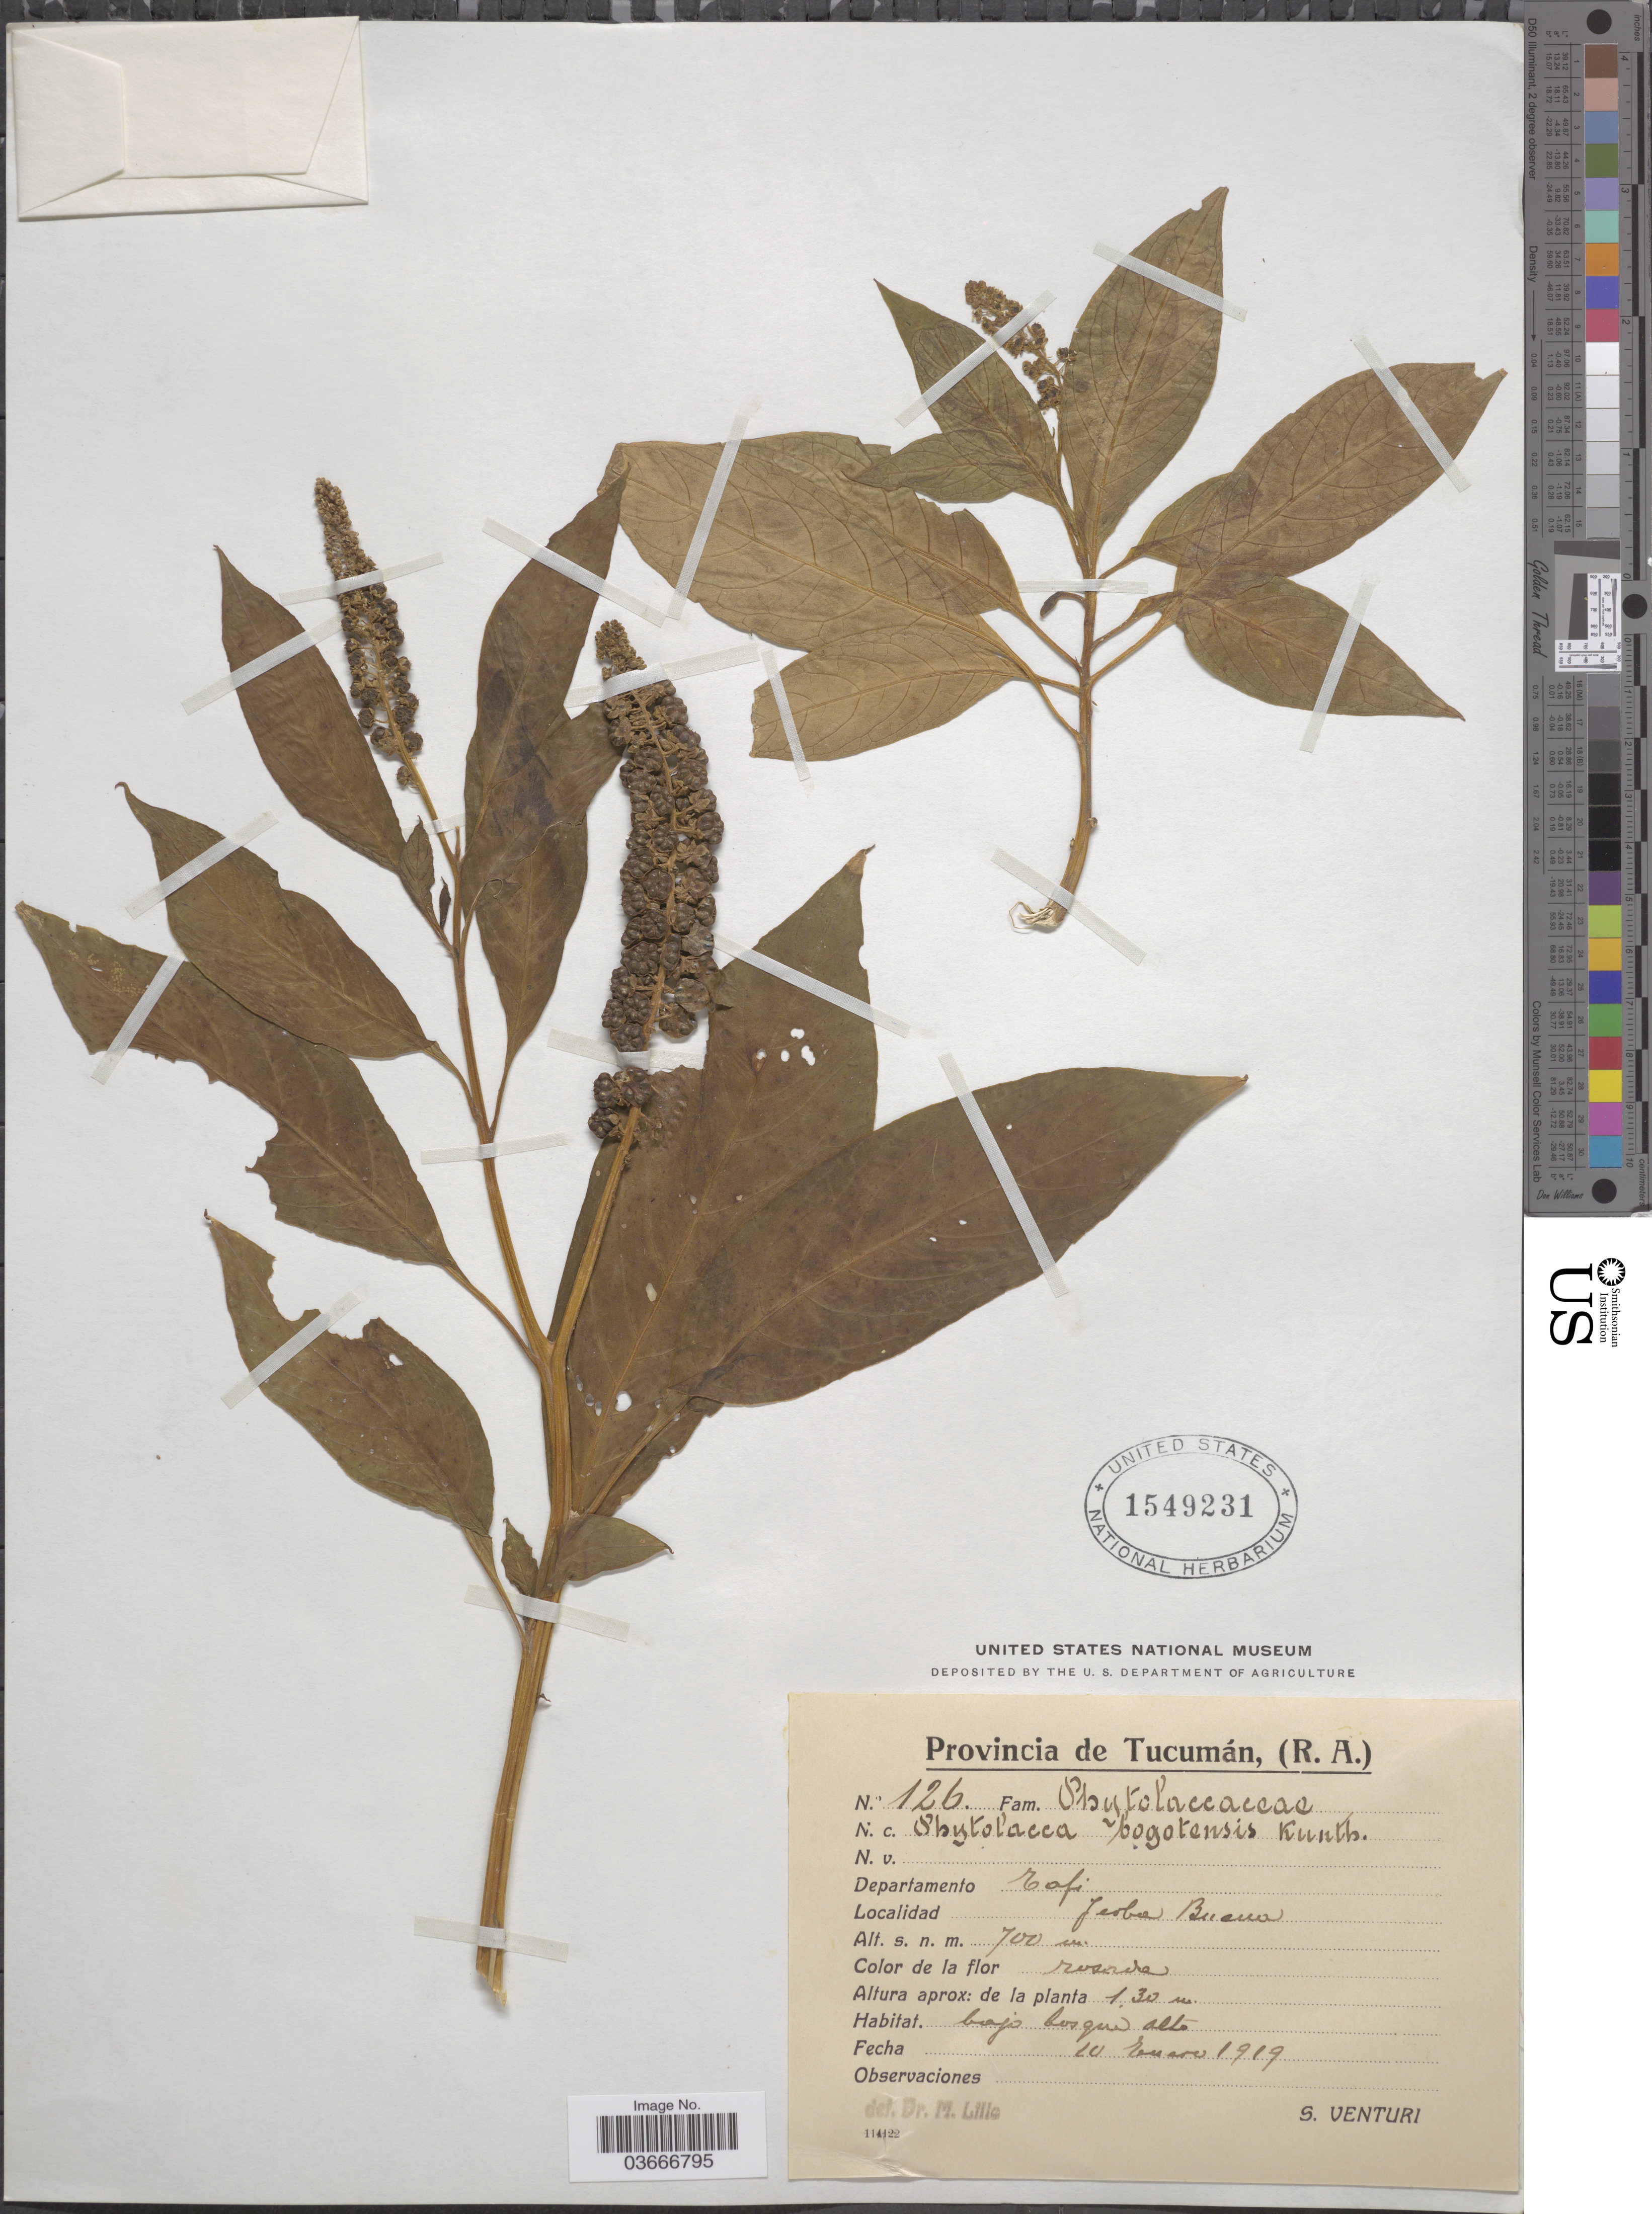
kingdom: Plantae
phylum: Tracheophyta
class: Magnoliopsida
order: Caryophyllales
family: Phytolaccaceae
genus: Phytolacca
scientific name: Phytolacca bogotensis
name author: Kunth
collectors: S. Venturi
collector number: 126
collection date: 1919-01-10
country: Argentina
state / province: Tucuman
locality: Departamento Tafi. Yerba Buena. Bajo bosuqe Alto.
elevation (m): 700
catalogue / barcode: US 1549231